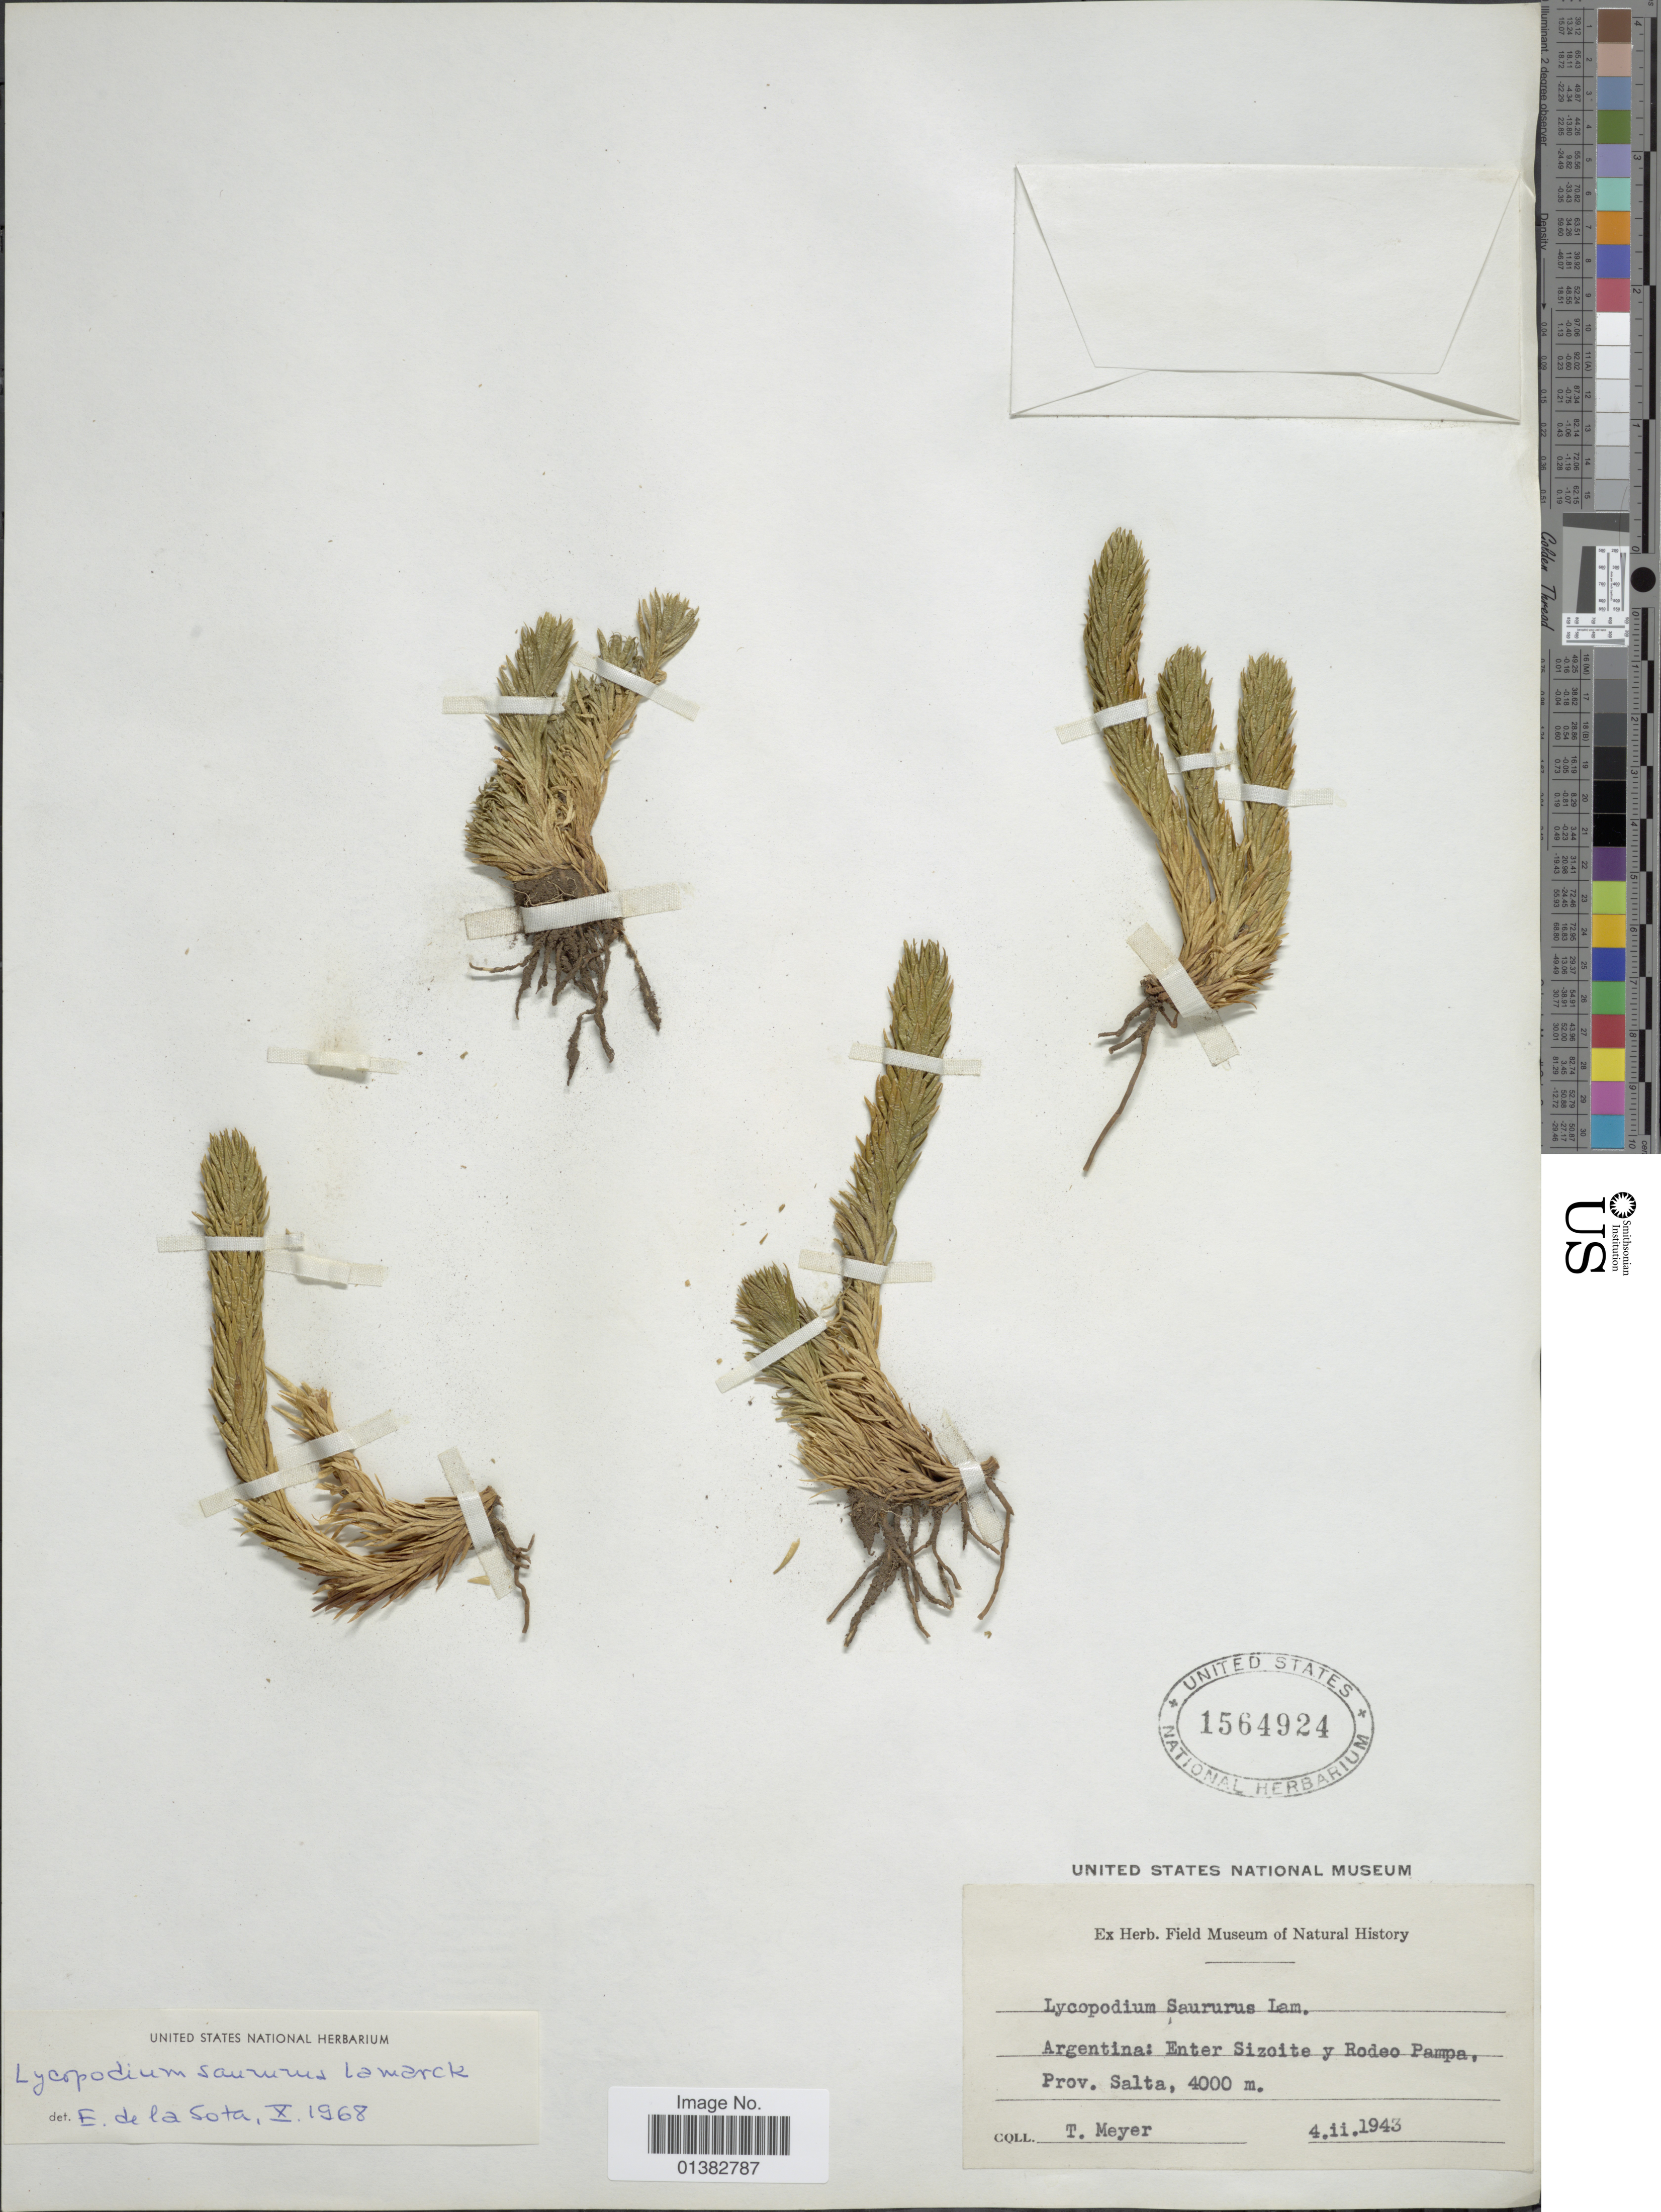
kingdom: Plantae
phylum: Tracheophyta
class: Lycopodiopsida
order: Lycopodiales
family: Lycopodiaceae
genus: Phlegmariurus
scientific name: Phlegmariurus saururus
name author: (Lam.) B. Øllg.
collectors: T. Meyer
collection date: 1943-02-04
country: Argentina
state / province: Salta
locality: Enter Sizoite y Rodeo Pampa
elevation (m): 4000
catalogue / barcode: US 1564924